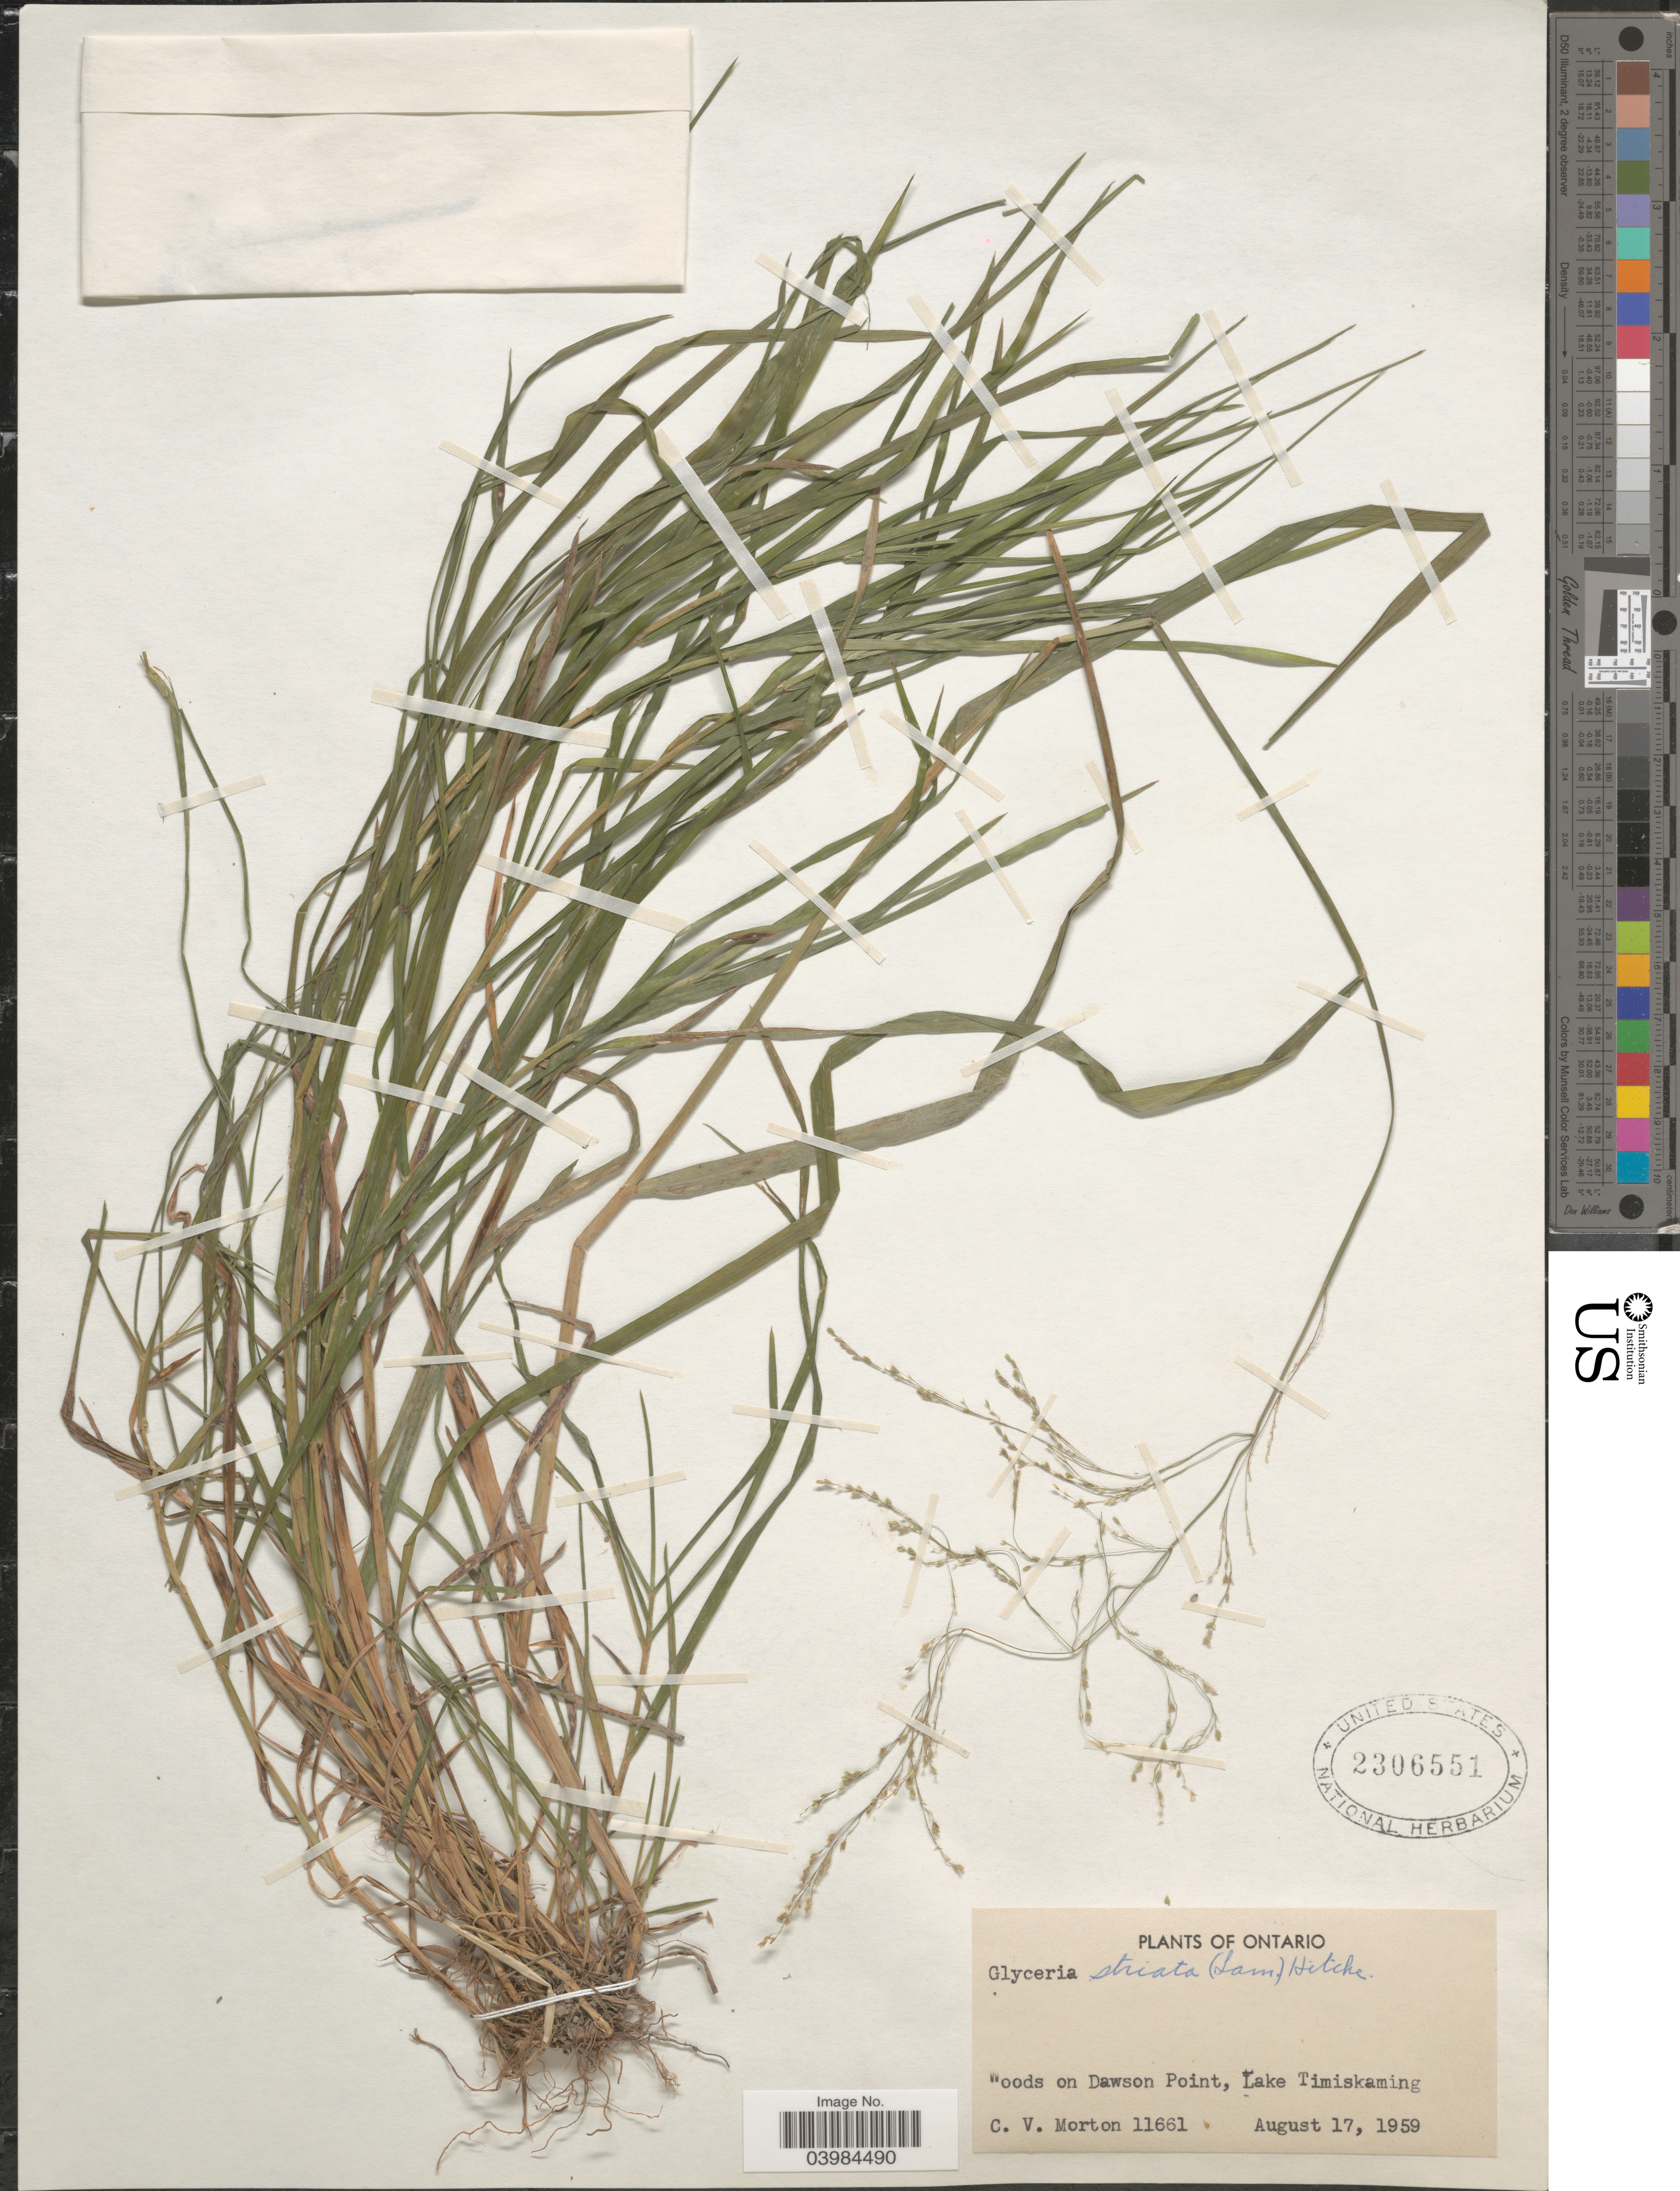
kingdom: Plantae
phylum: Tracheophyta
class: Liliopsida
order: Poales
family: Poaceae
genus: Glyceria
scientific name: Glyceria striata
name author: (Lam.) Hitchc.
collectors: C. V. Morton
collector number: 11661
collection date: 1959-08-17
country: Canada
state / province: Ontario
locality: Woods on Dawson Point, Lake Timiskaming.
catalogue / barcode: US 2306551